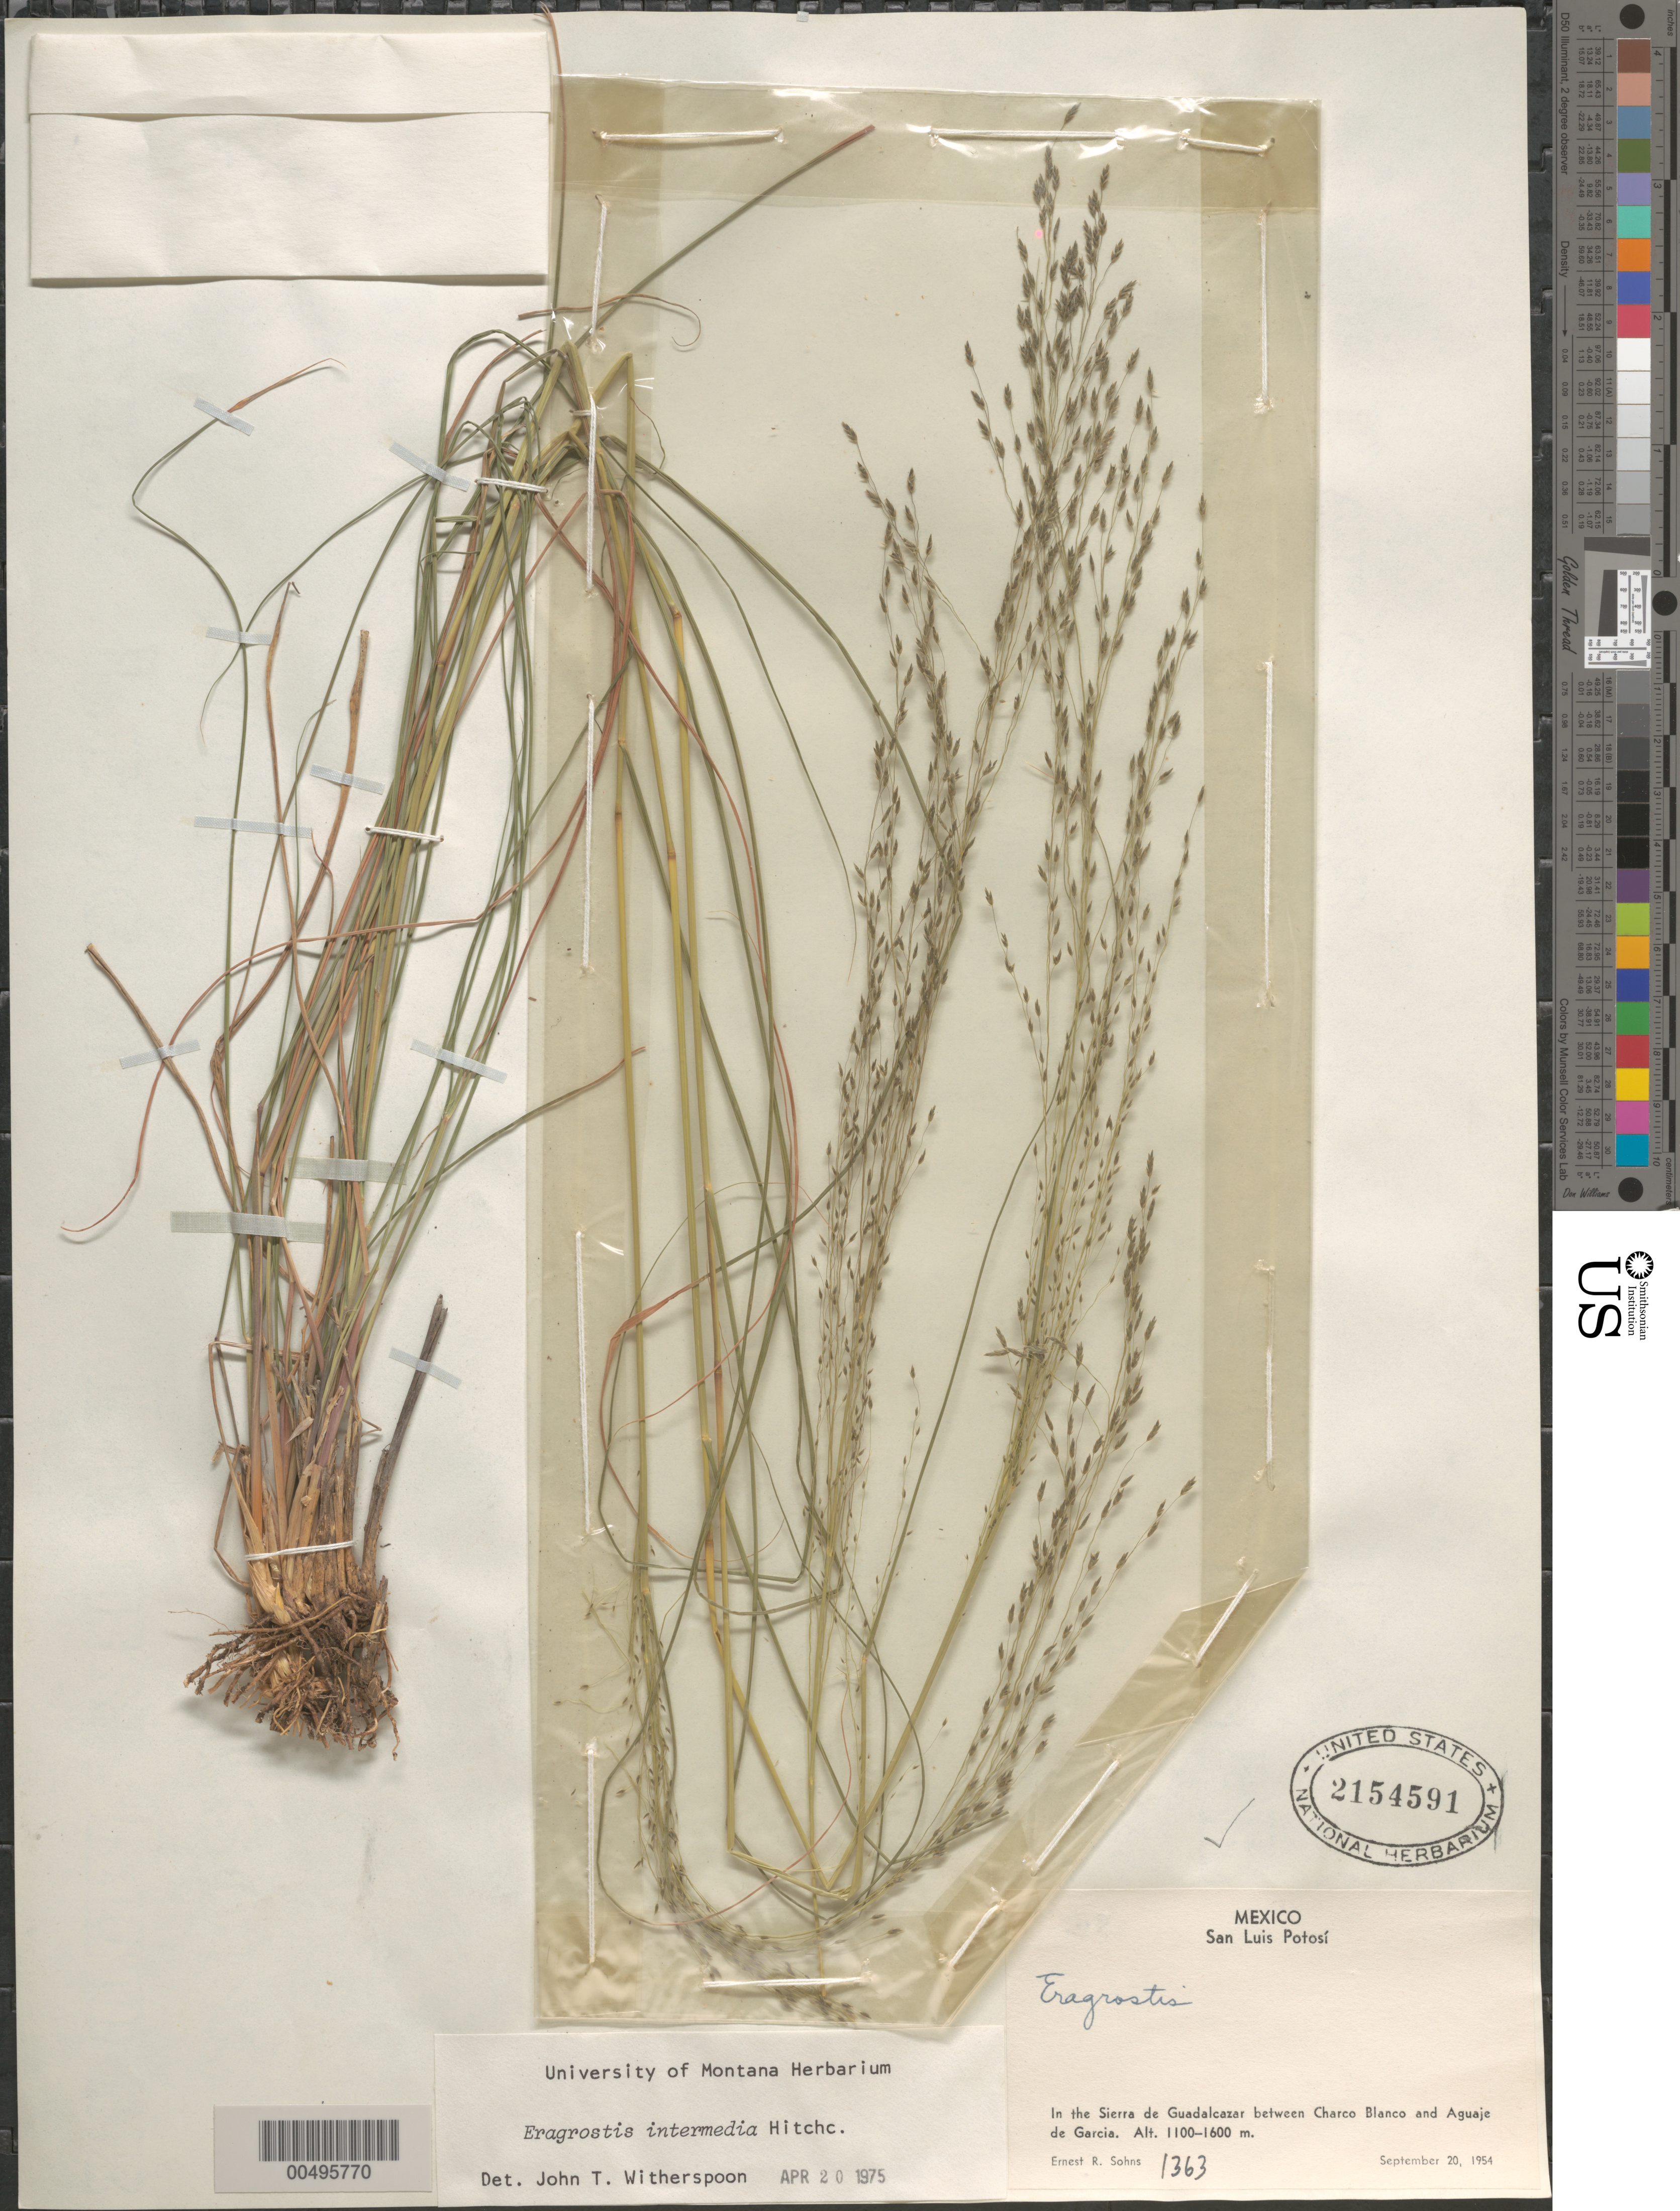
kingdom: Plantae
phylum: Tracheophyta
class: Liliopsida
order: Poales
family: Poaceae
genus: Eragrostis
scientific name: Eragrostis intermedia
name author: Hitchc.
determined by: Witherspoon, John T.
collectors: E. R. Sohns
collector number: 1363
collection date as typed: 20 Sep 1954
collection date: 1954-09-20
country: Mexico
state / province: San Luis Potosi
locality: In the Sierra de Guadalcazar between Charco Blanco and Aguaje de Garcia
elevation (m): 1100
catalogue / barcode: US 2154591